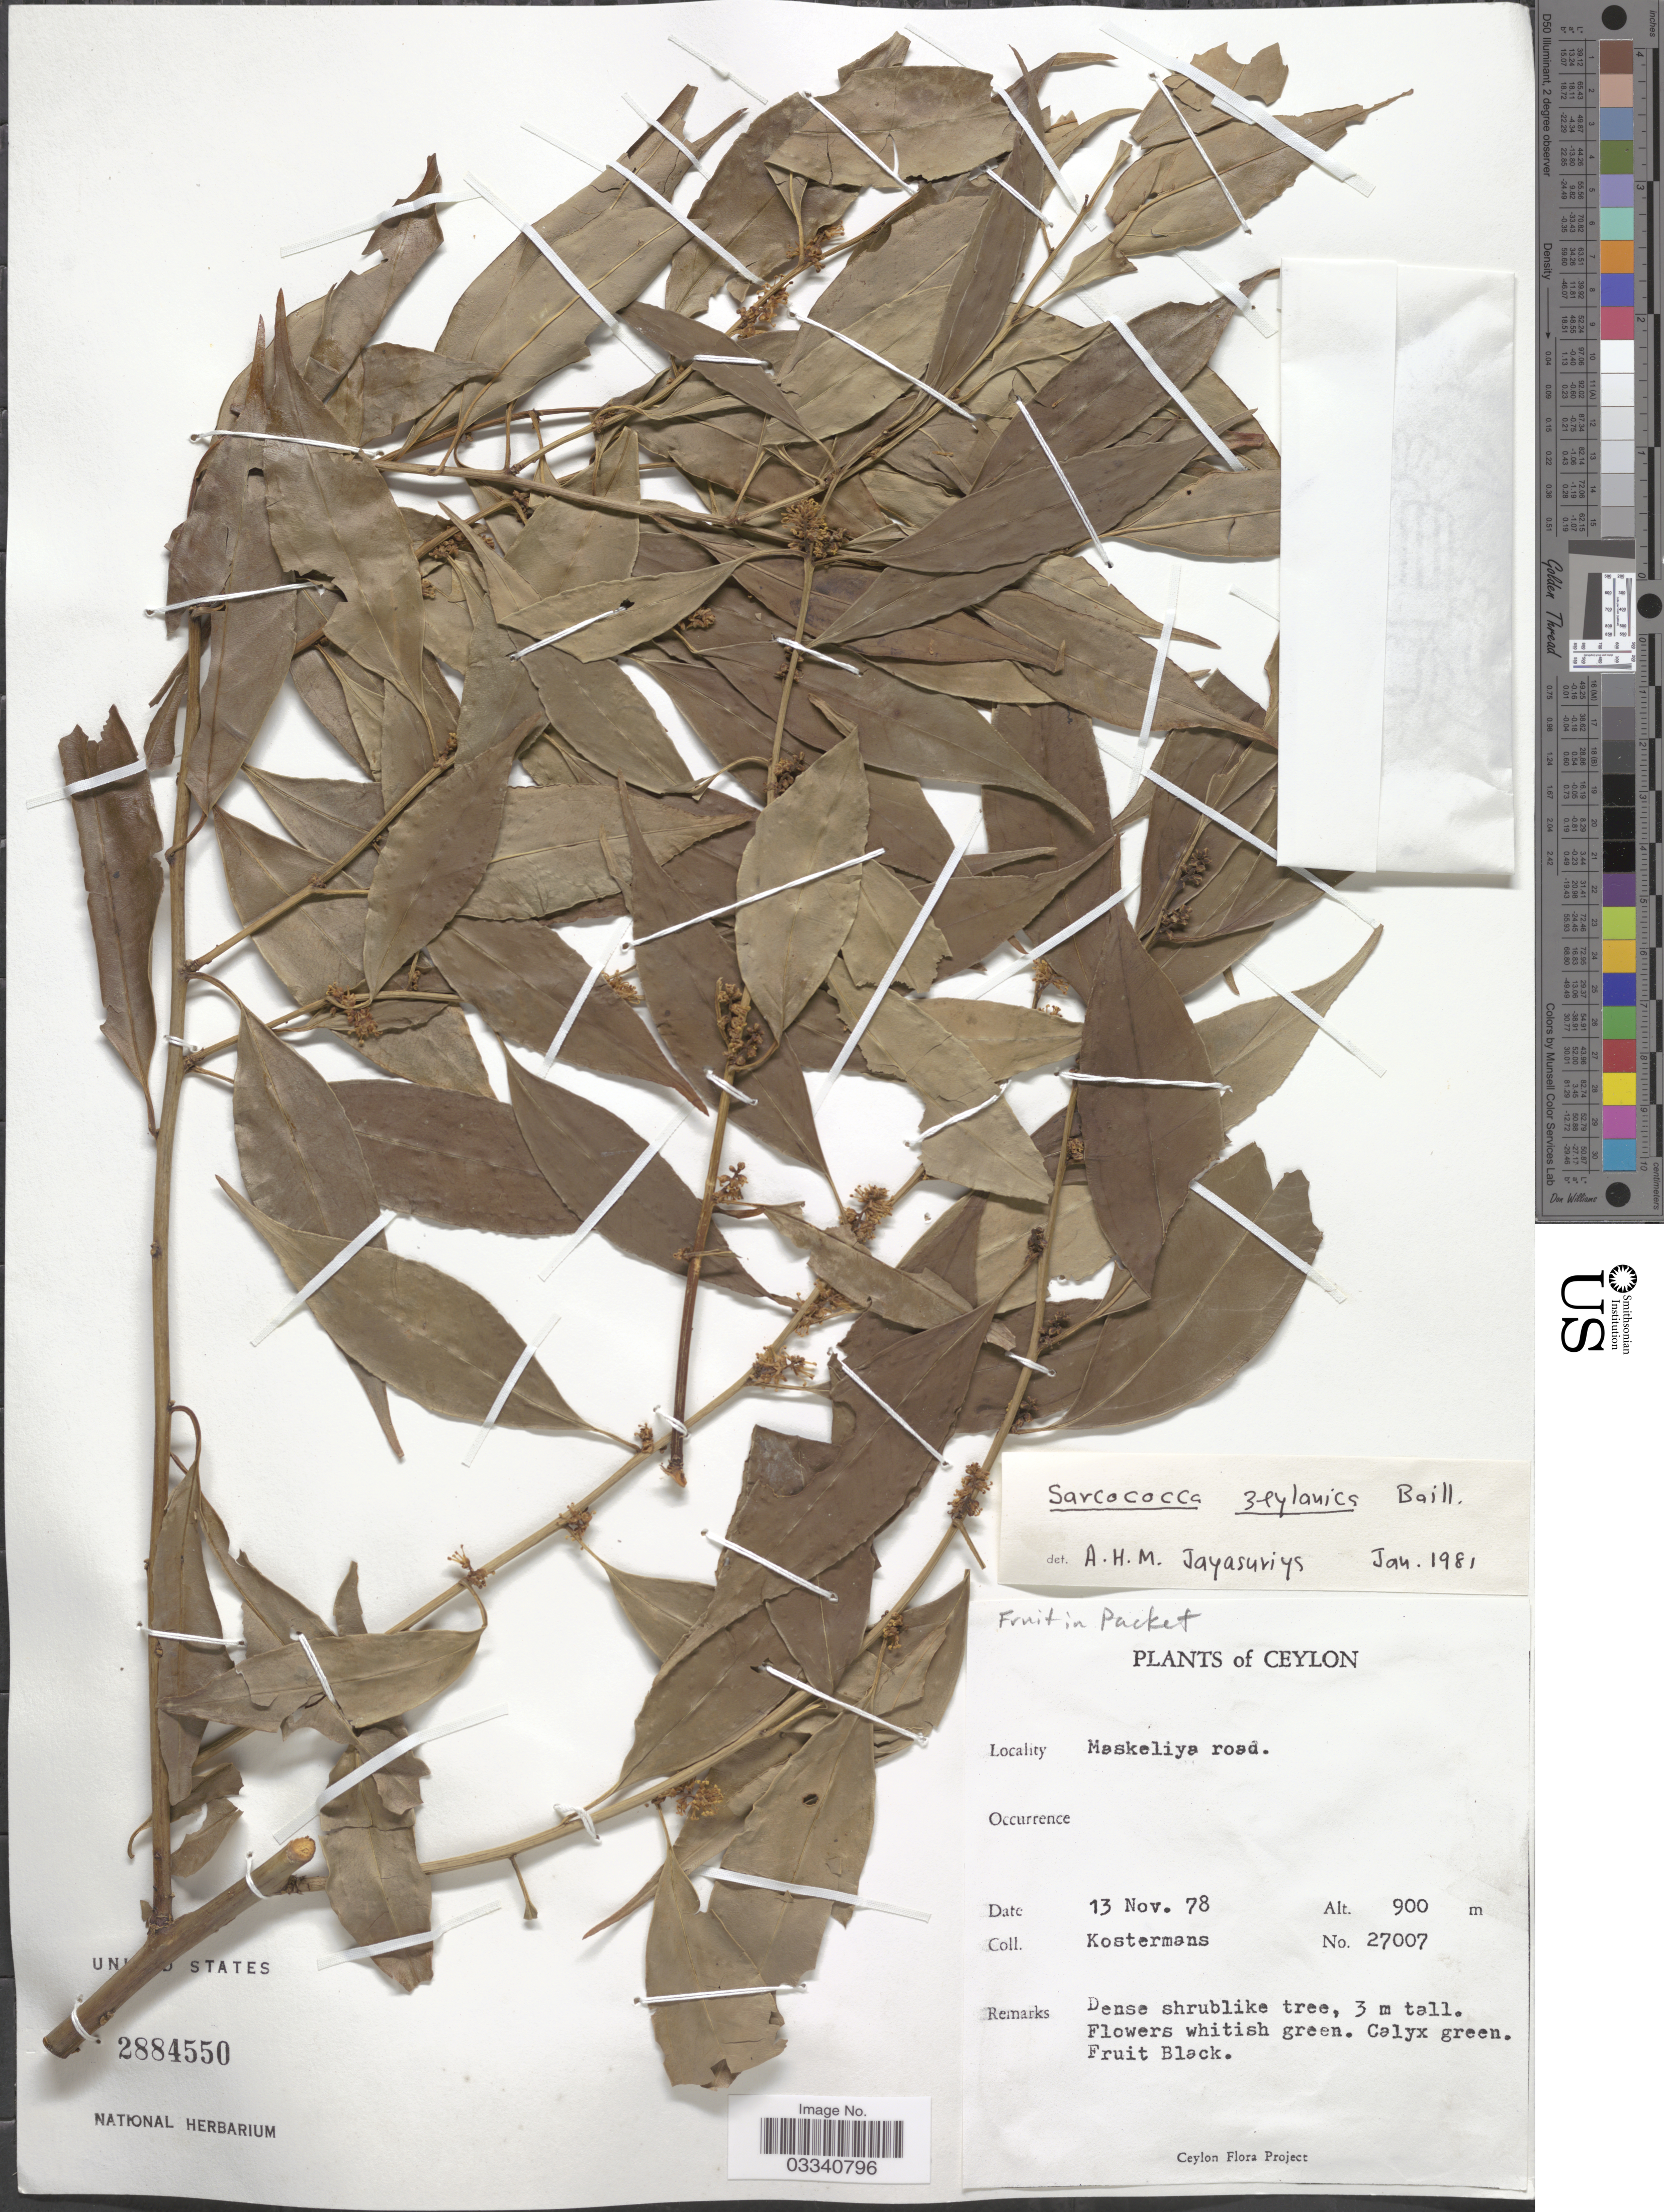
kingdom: Plantae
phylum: Tracheophyta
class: Magnoliopsida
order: Buxales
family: Buxaceae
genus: Sarcococca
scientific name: Sarcococca zeylanica var. brevifolia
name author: (Müll. Arg.) Sealy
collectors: Kostermans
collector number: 27007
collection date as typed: Transcribed d/m/y: 13/11/78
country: Sri Lanka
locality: Ceylon. Maskeliya road.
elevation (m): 900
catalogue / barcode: US 2884550